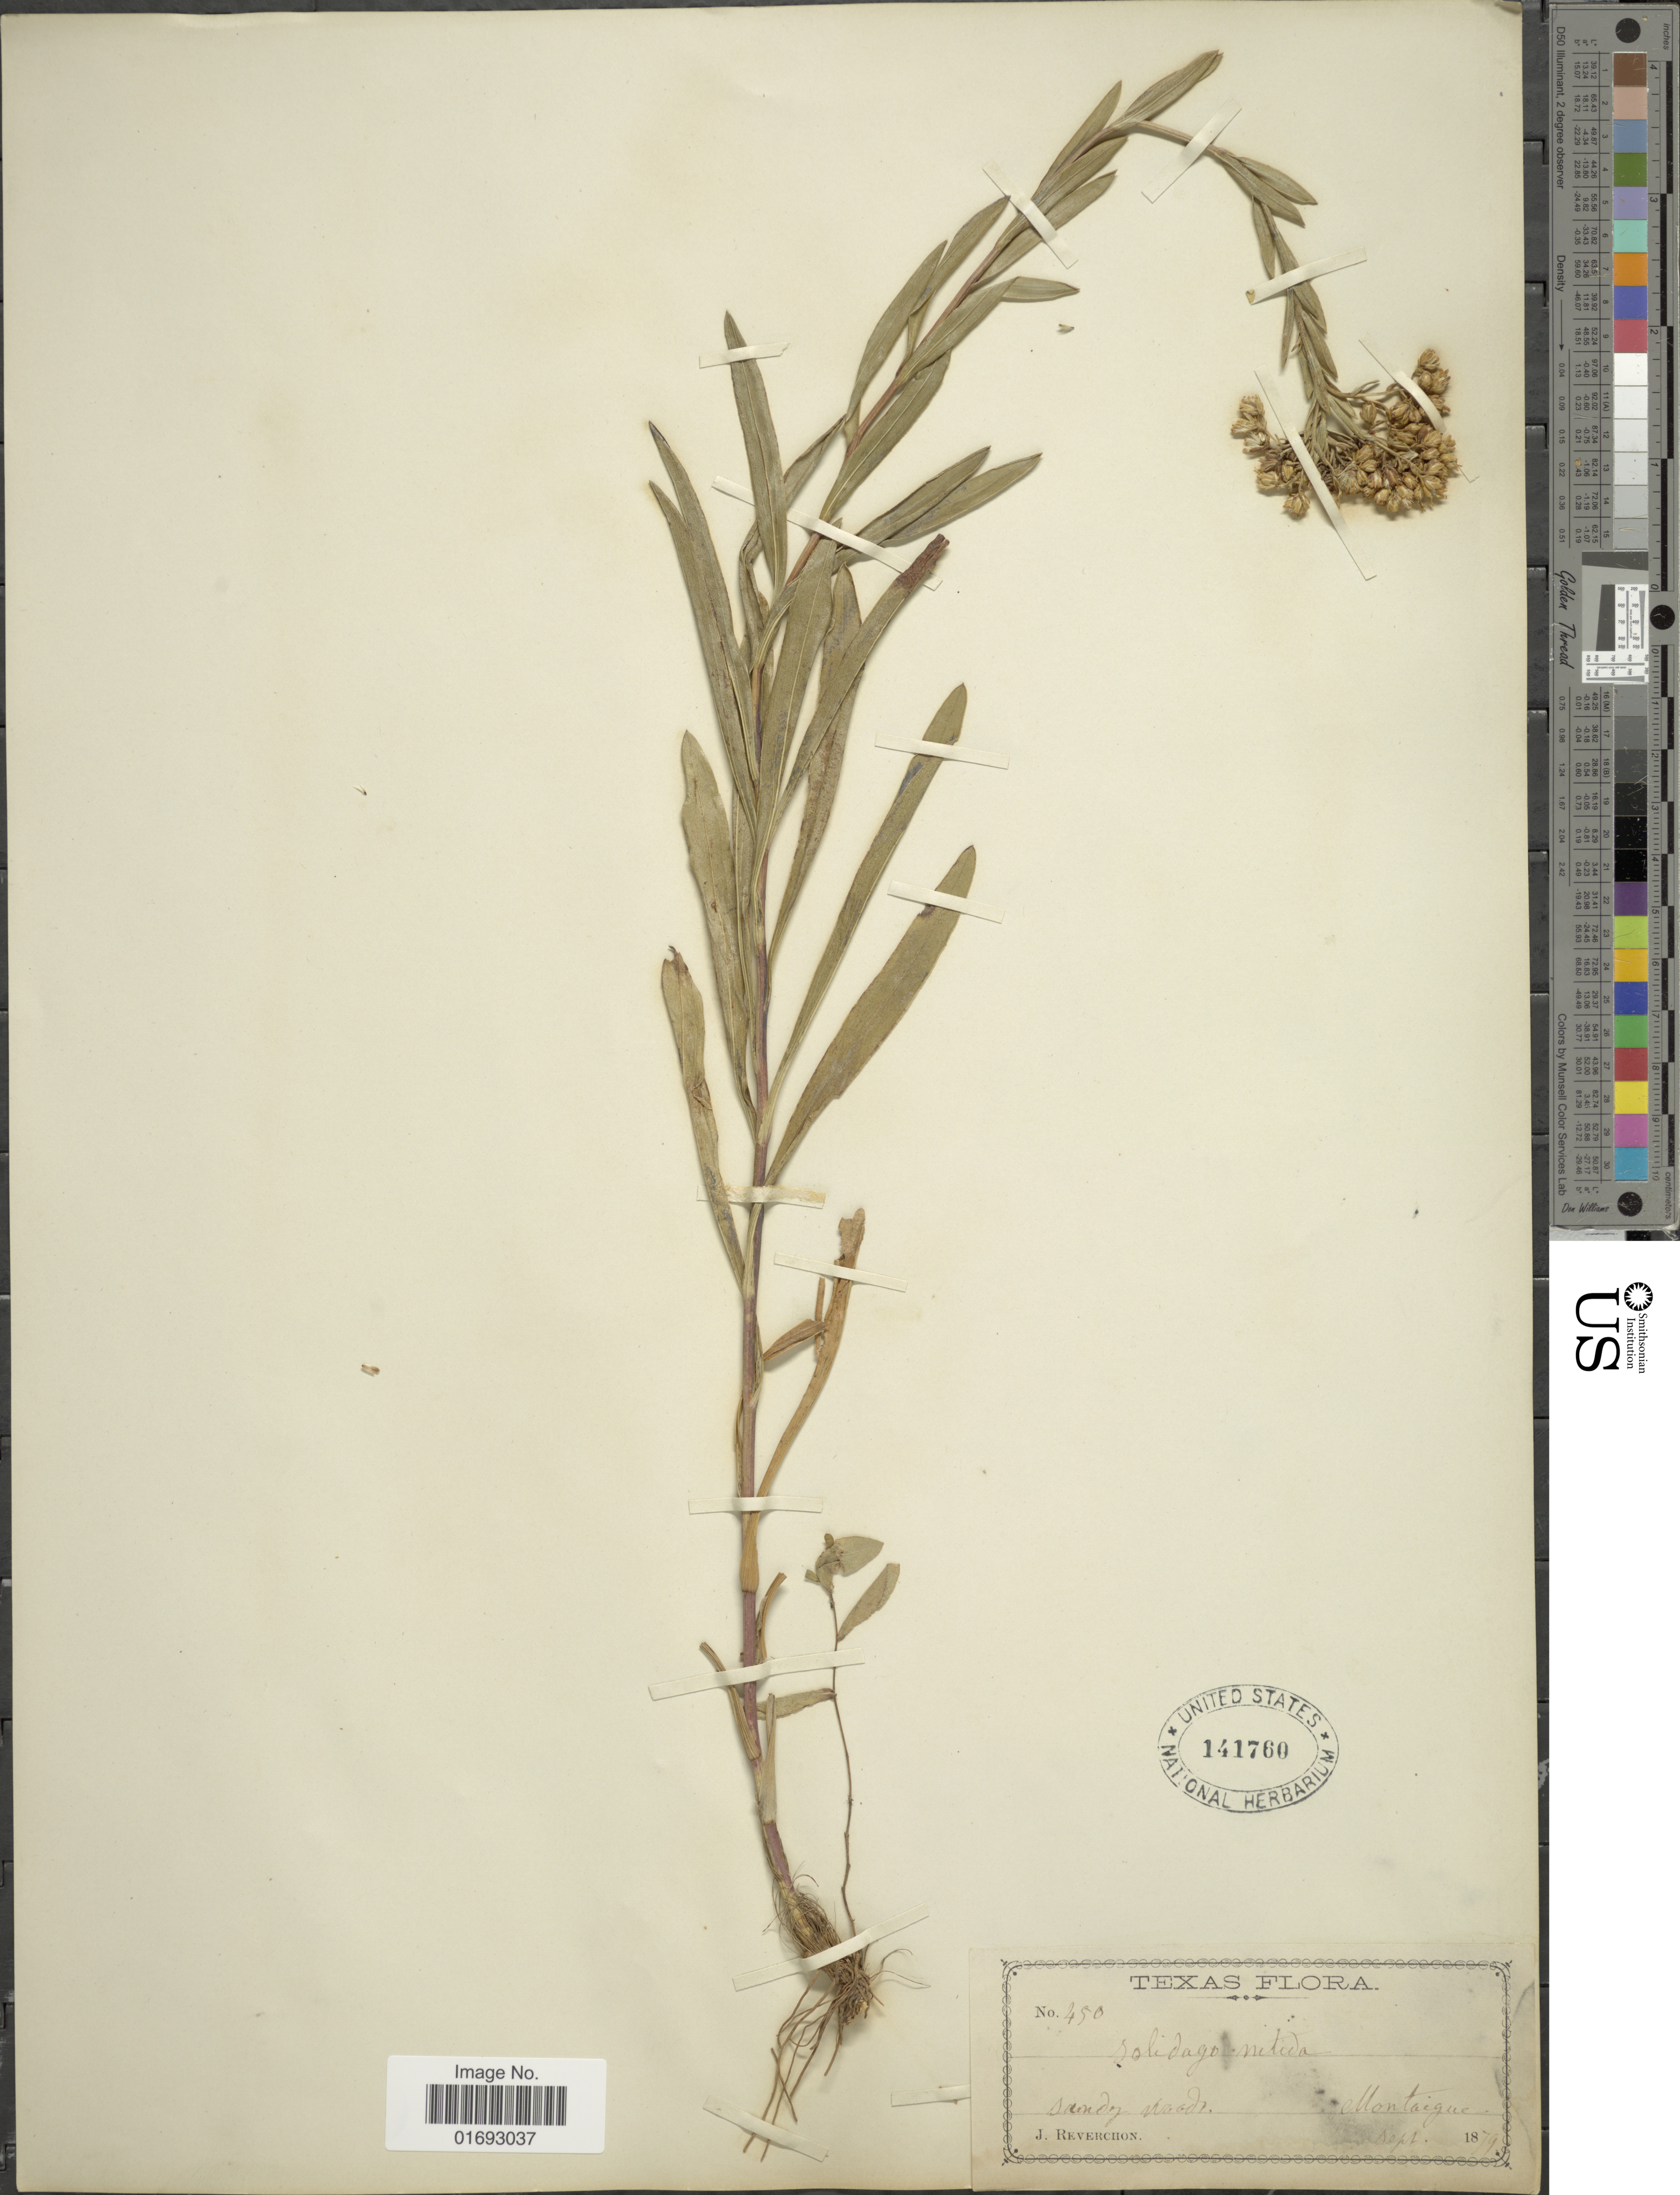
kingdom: Plantae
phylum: Tracheophyta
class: Magnoliopsida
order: Asterales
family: Asteraceae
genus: Oligoneuron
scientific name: Oligoneuron nitidum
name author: (Torr. & A. Gray) Small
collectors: J. Reverchon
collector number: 450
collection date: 1879-09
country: United States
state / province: Texas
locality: Sandy woods, Montague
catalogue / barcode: US 141760